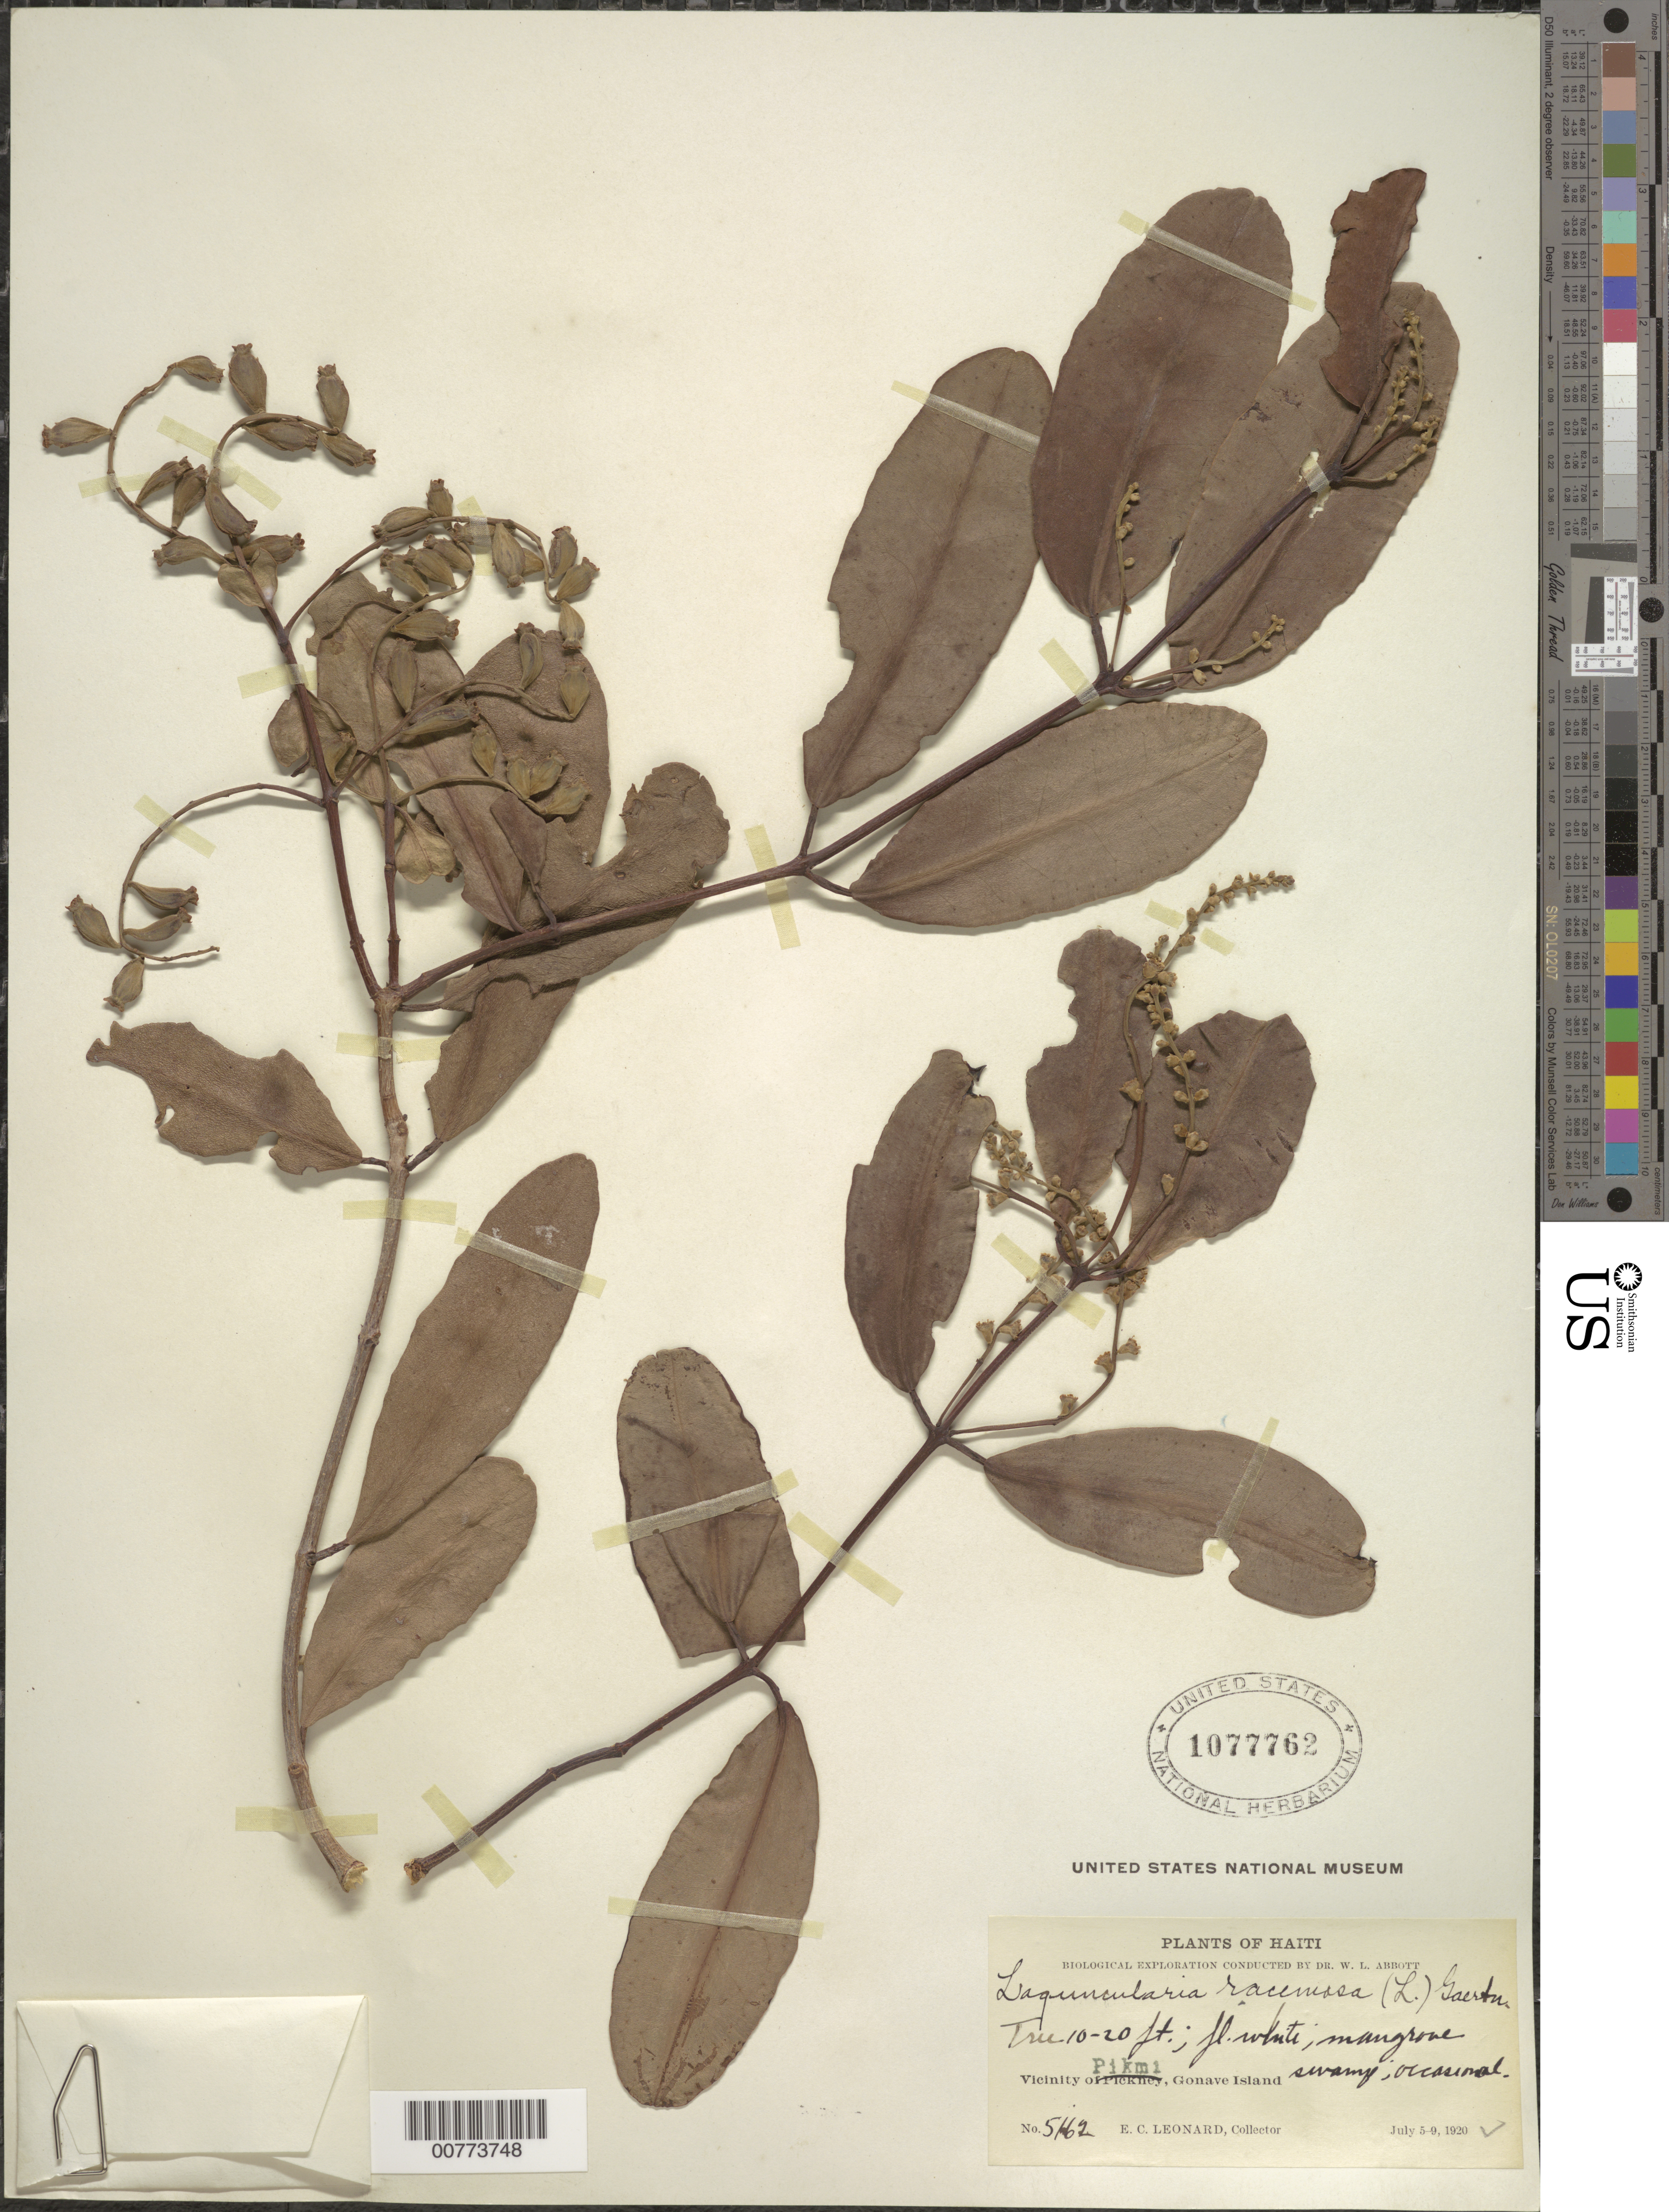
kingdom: Plantae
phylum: Tracheophyta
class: Magnoliopsida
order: Myrtales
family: Combretaceae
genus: Laguncularia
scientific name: Laguncularia racemosa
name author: (L.) C.F. Gaertn.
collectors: E. C. Leonard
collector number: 5162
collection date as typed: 05 Jul 1920 to 09 Jul 1920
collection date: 1920-07-05/1920-07-09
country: Haiti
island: Hispaniola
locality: Gonave Island, vicinity of Pikmi.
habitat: Mangrove swamp.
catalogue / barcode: US 1077762